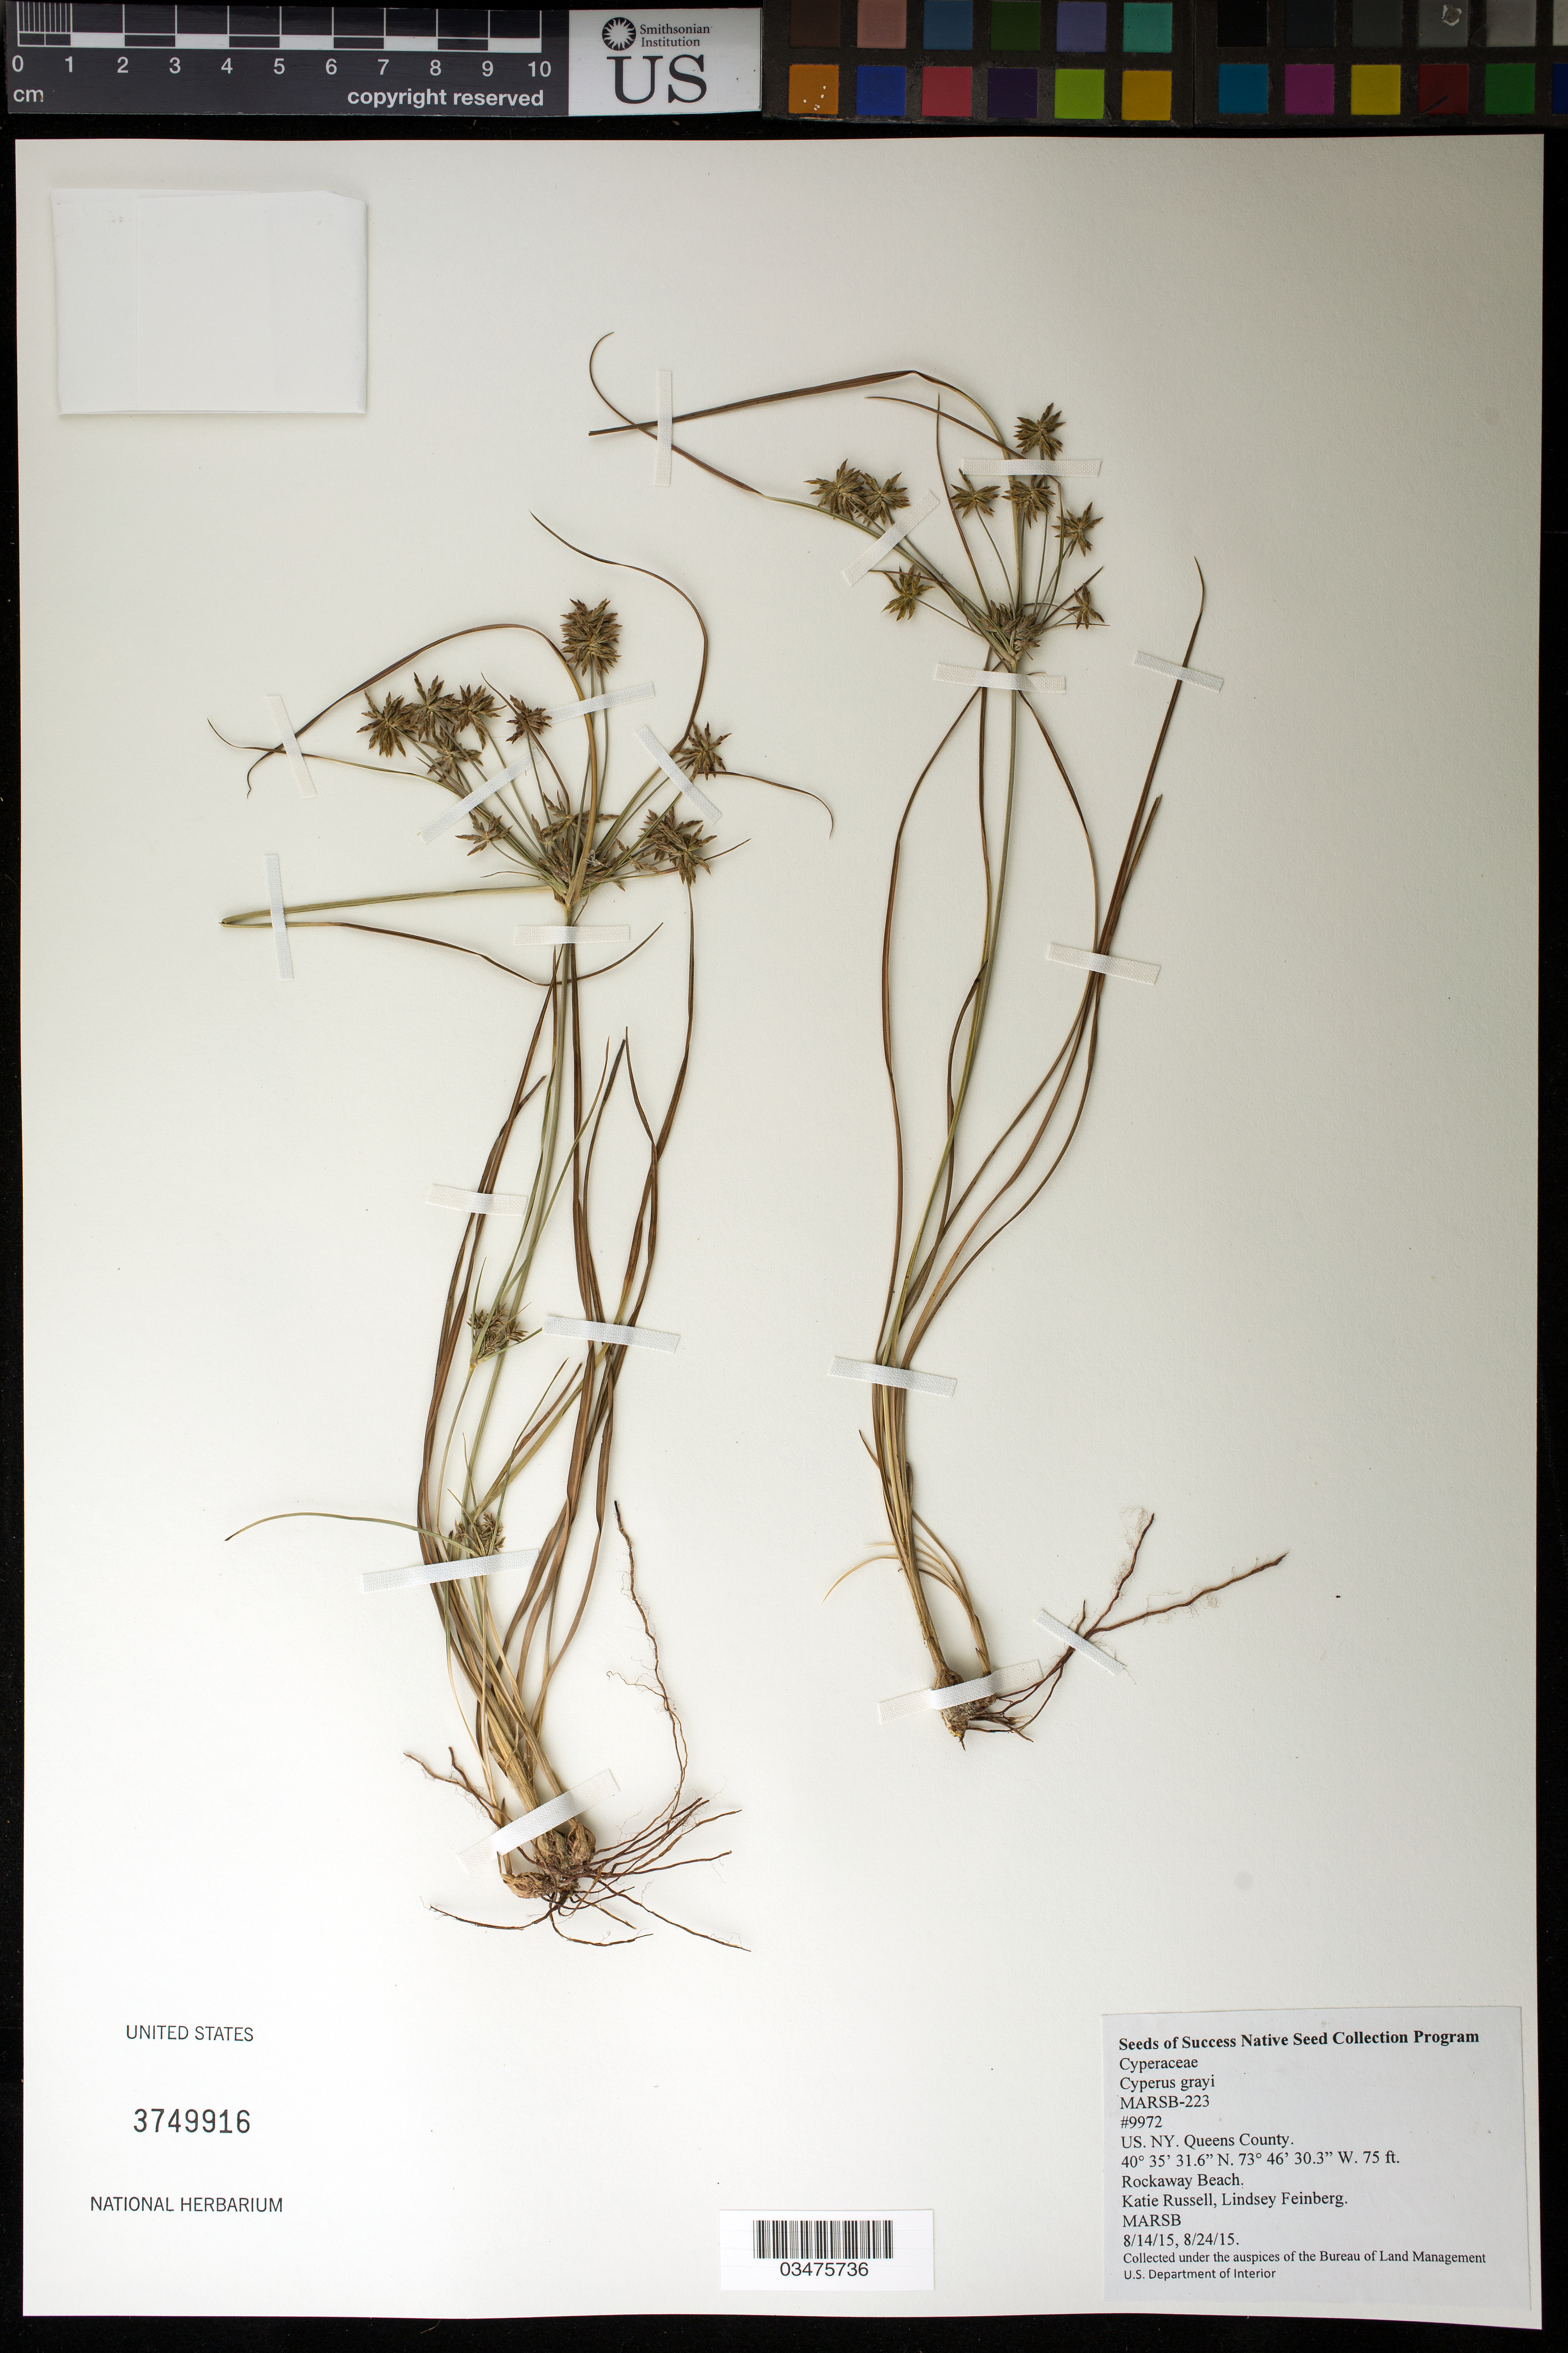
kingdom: Plantae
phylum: Tracheophyta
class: Liliopsida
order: Poales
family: Cyperaceae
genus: Cyperus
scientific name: Cyperus grayi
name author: Torr.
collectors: K. Russell & L. Feinberg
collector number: MARSB-223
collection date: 2015-08-14,2015-08-24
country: United States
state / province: New York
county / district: Queens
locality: Rockaway Beach, B52 St B19 St.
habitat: North Atlantic Coastal Beach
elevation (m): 23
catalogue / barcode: US 3749916